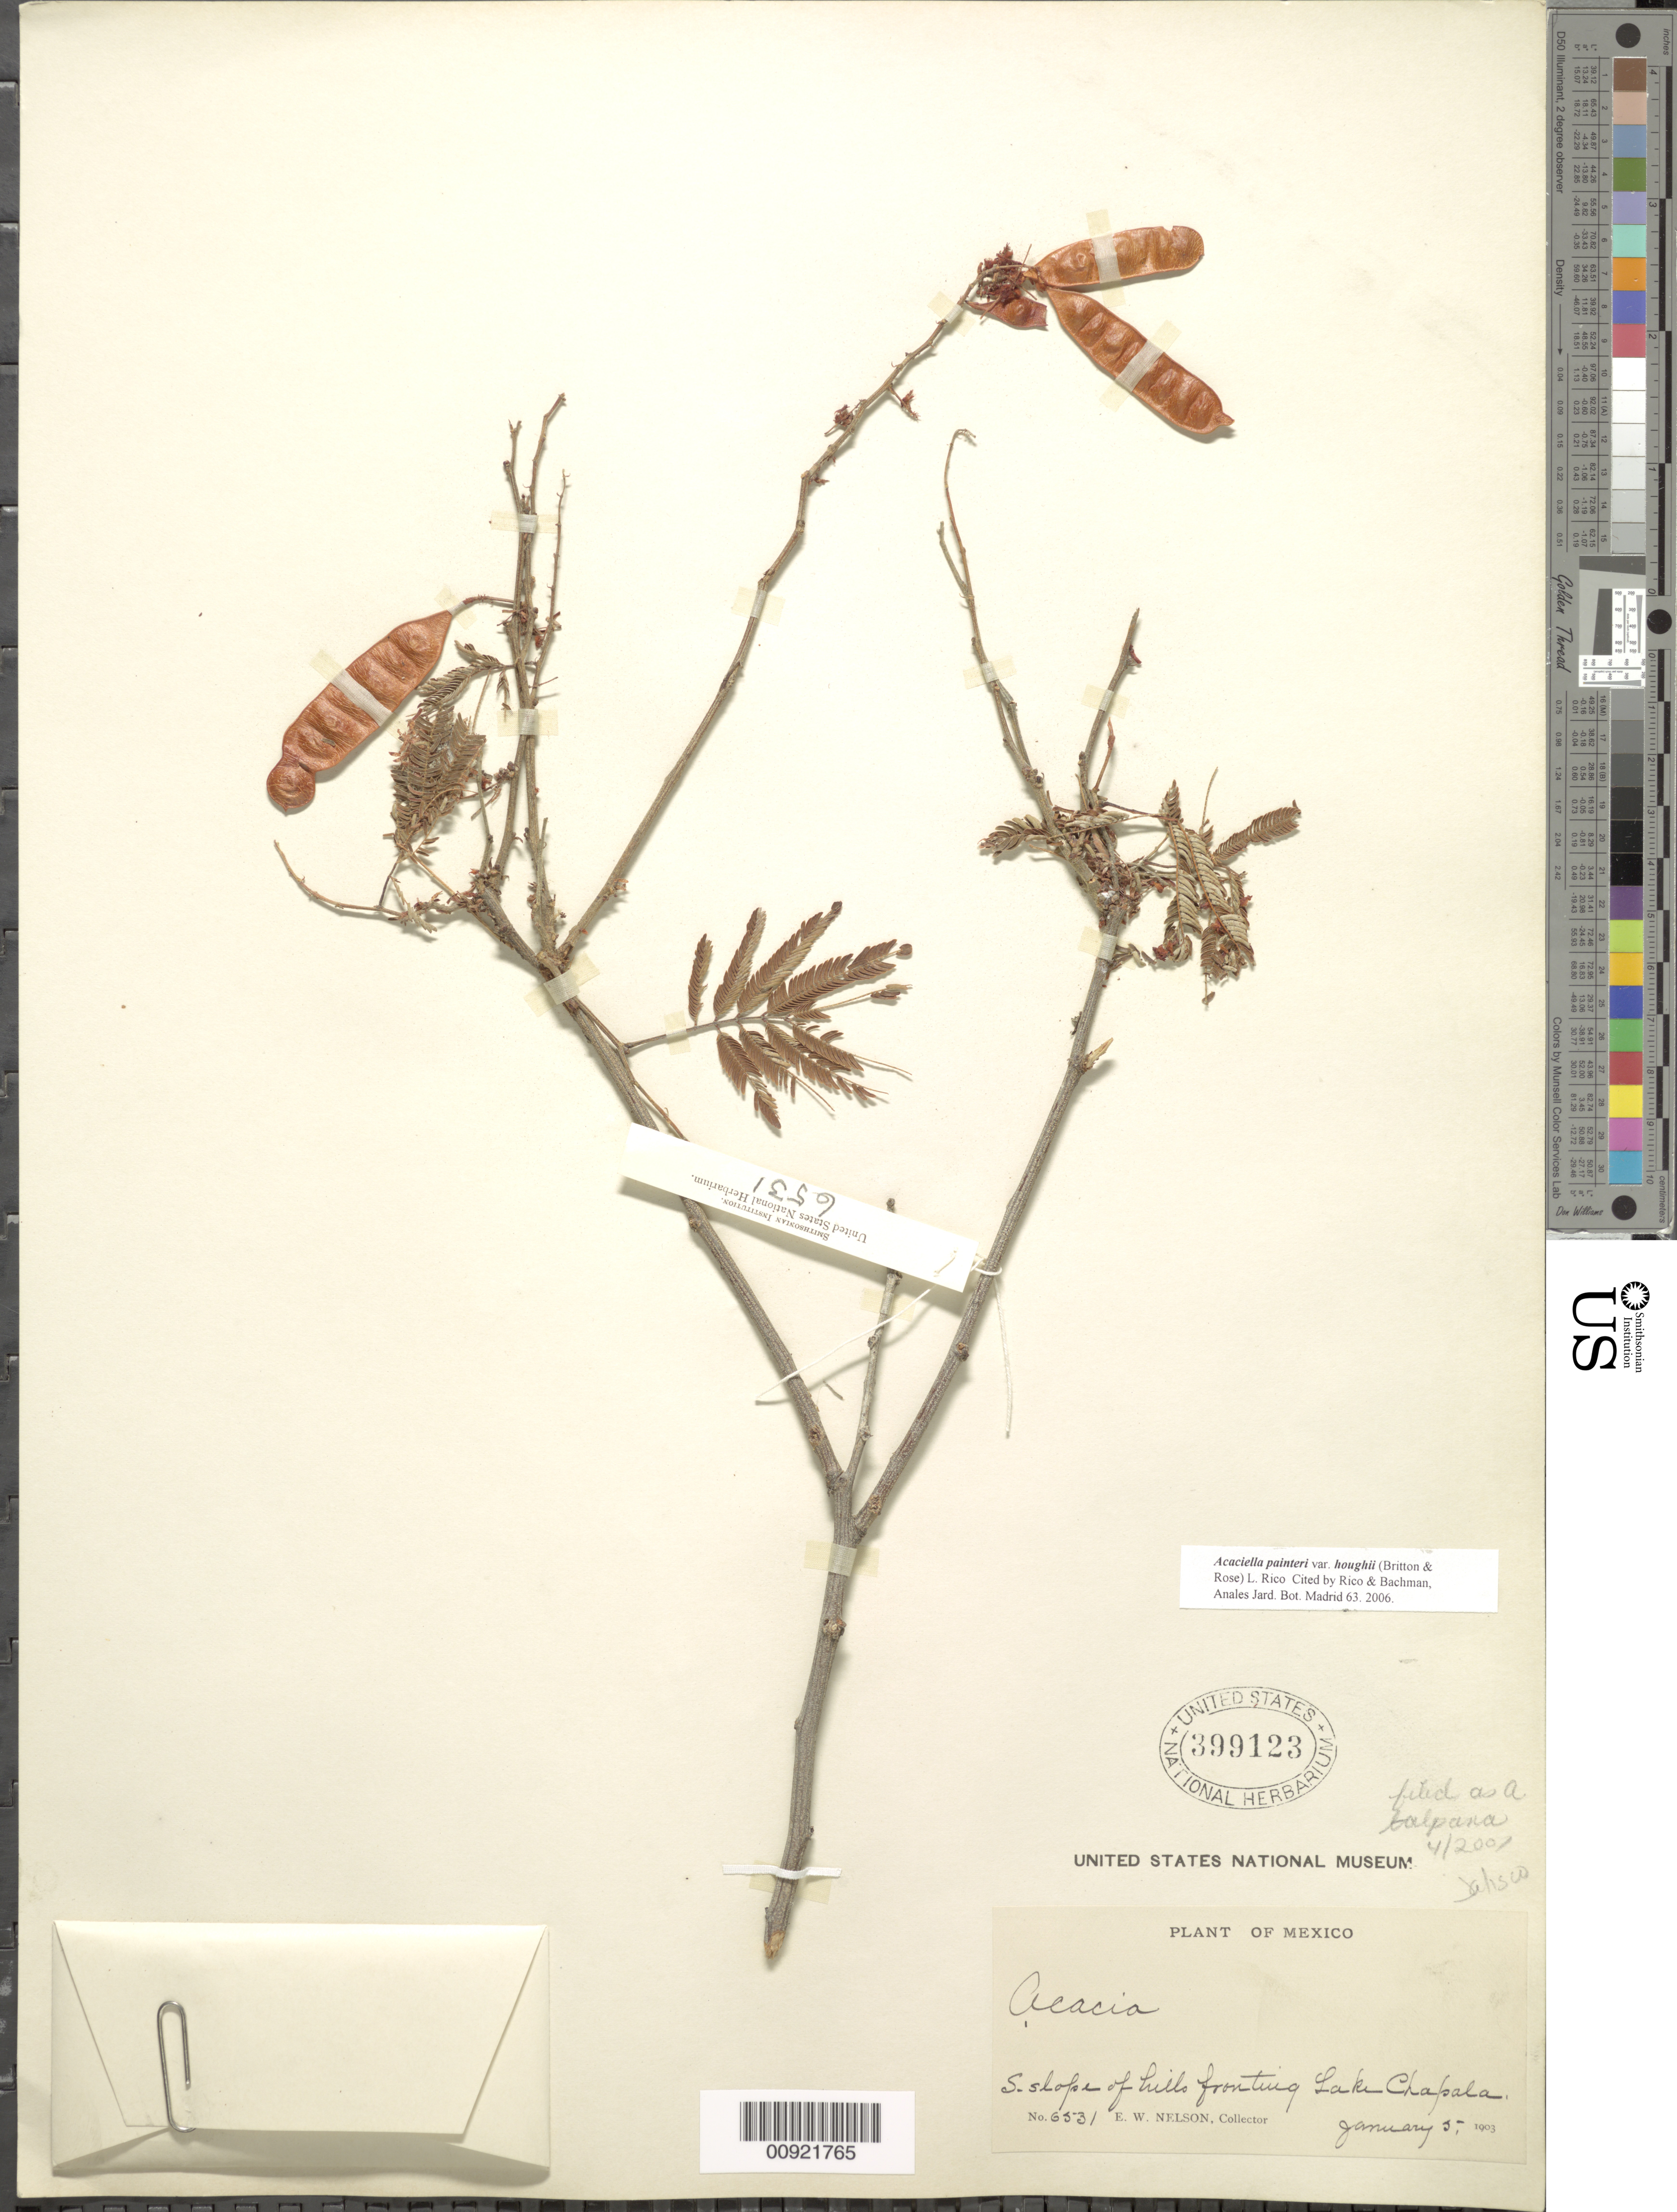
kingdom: Plantae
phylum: Tracheophyta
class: Magnoliopsida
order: Fabales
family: Fabaceae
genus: Acaciella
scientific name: Acaciella painteri var. houghii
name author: (Britton & Rose) L. Rico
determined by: Rico, L.; Bachman, --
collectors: E. W. Nelson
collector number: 2034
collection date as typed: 29 Nov 1894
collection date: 1894-11-29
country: Mexico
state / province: Guerrero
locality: Between Sochi & Tlalkisala.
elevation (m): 1097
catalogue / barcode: US 399123